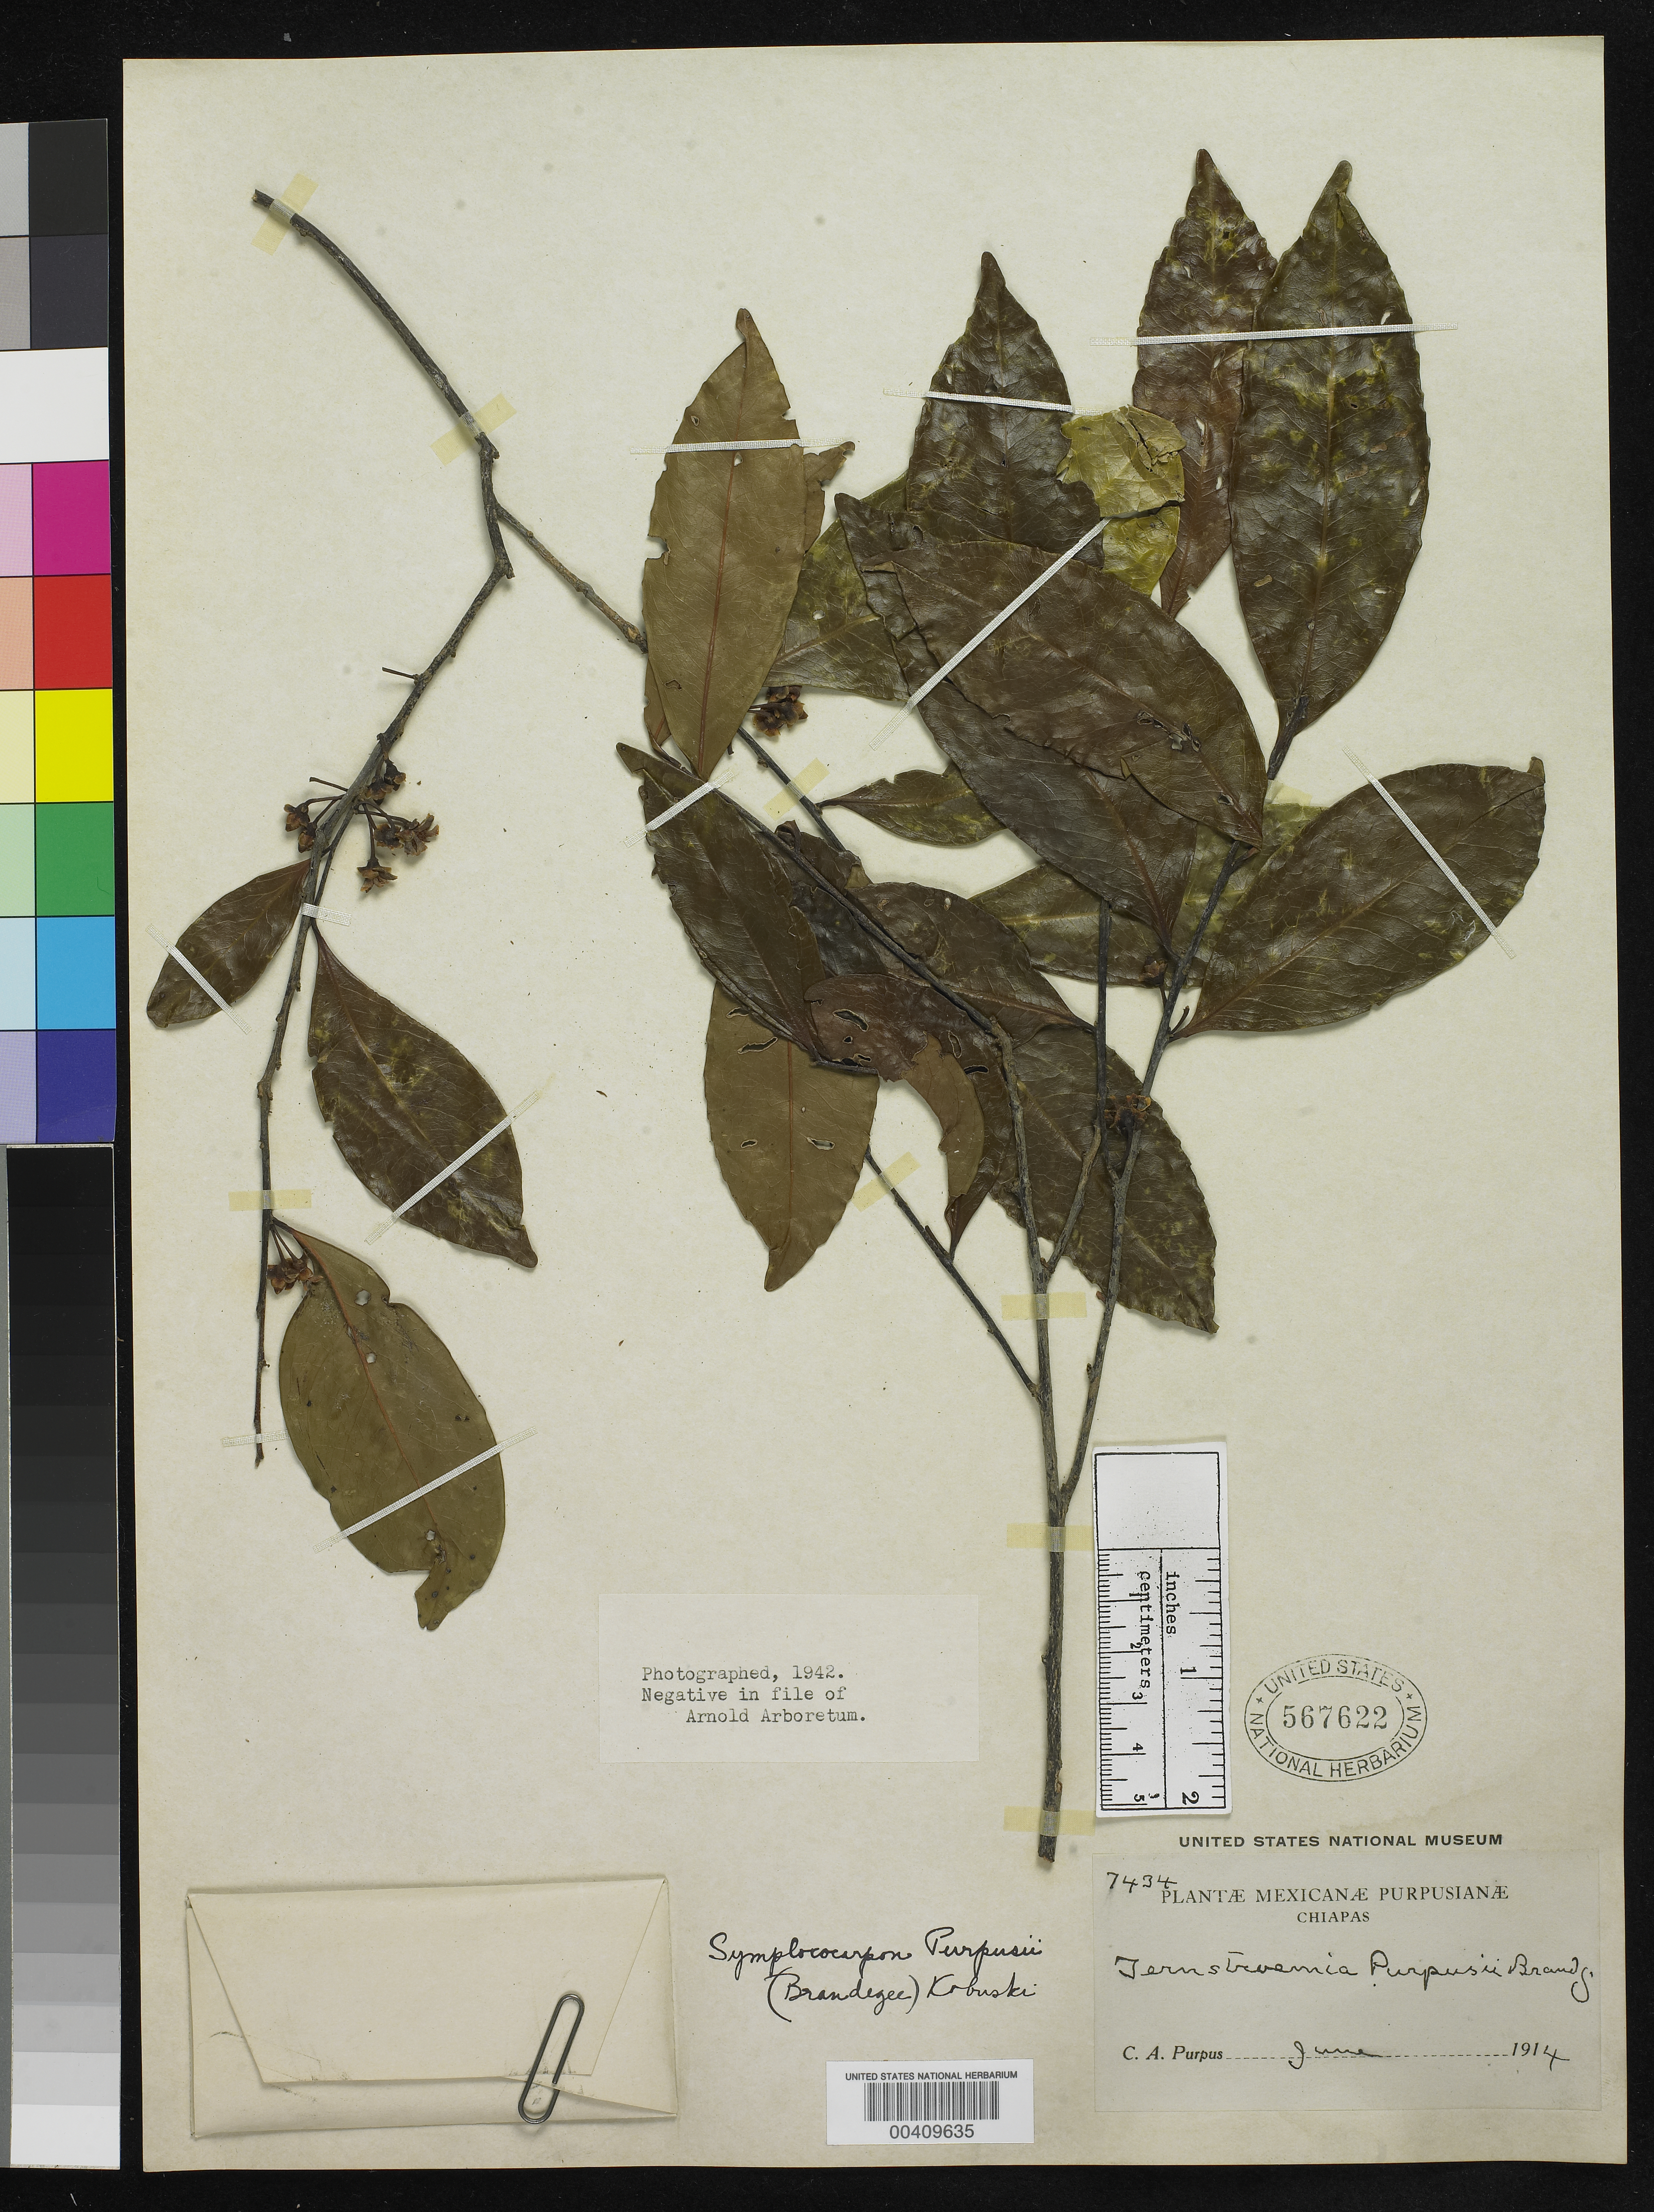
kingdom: Plantae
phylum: Tracheophyta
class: Magnoliopsida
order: Ericales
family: Pentaphylacaceae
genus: Ternstroemia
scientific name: Ternstroemia purpusii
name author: Brandegee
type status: Isotype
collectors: C. A. Purpus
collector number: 7434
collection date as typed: Jun 1914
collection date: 1914-06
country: Mexico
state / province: Chiapas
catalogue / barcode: US 567622